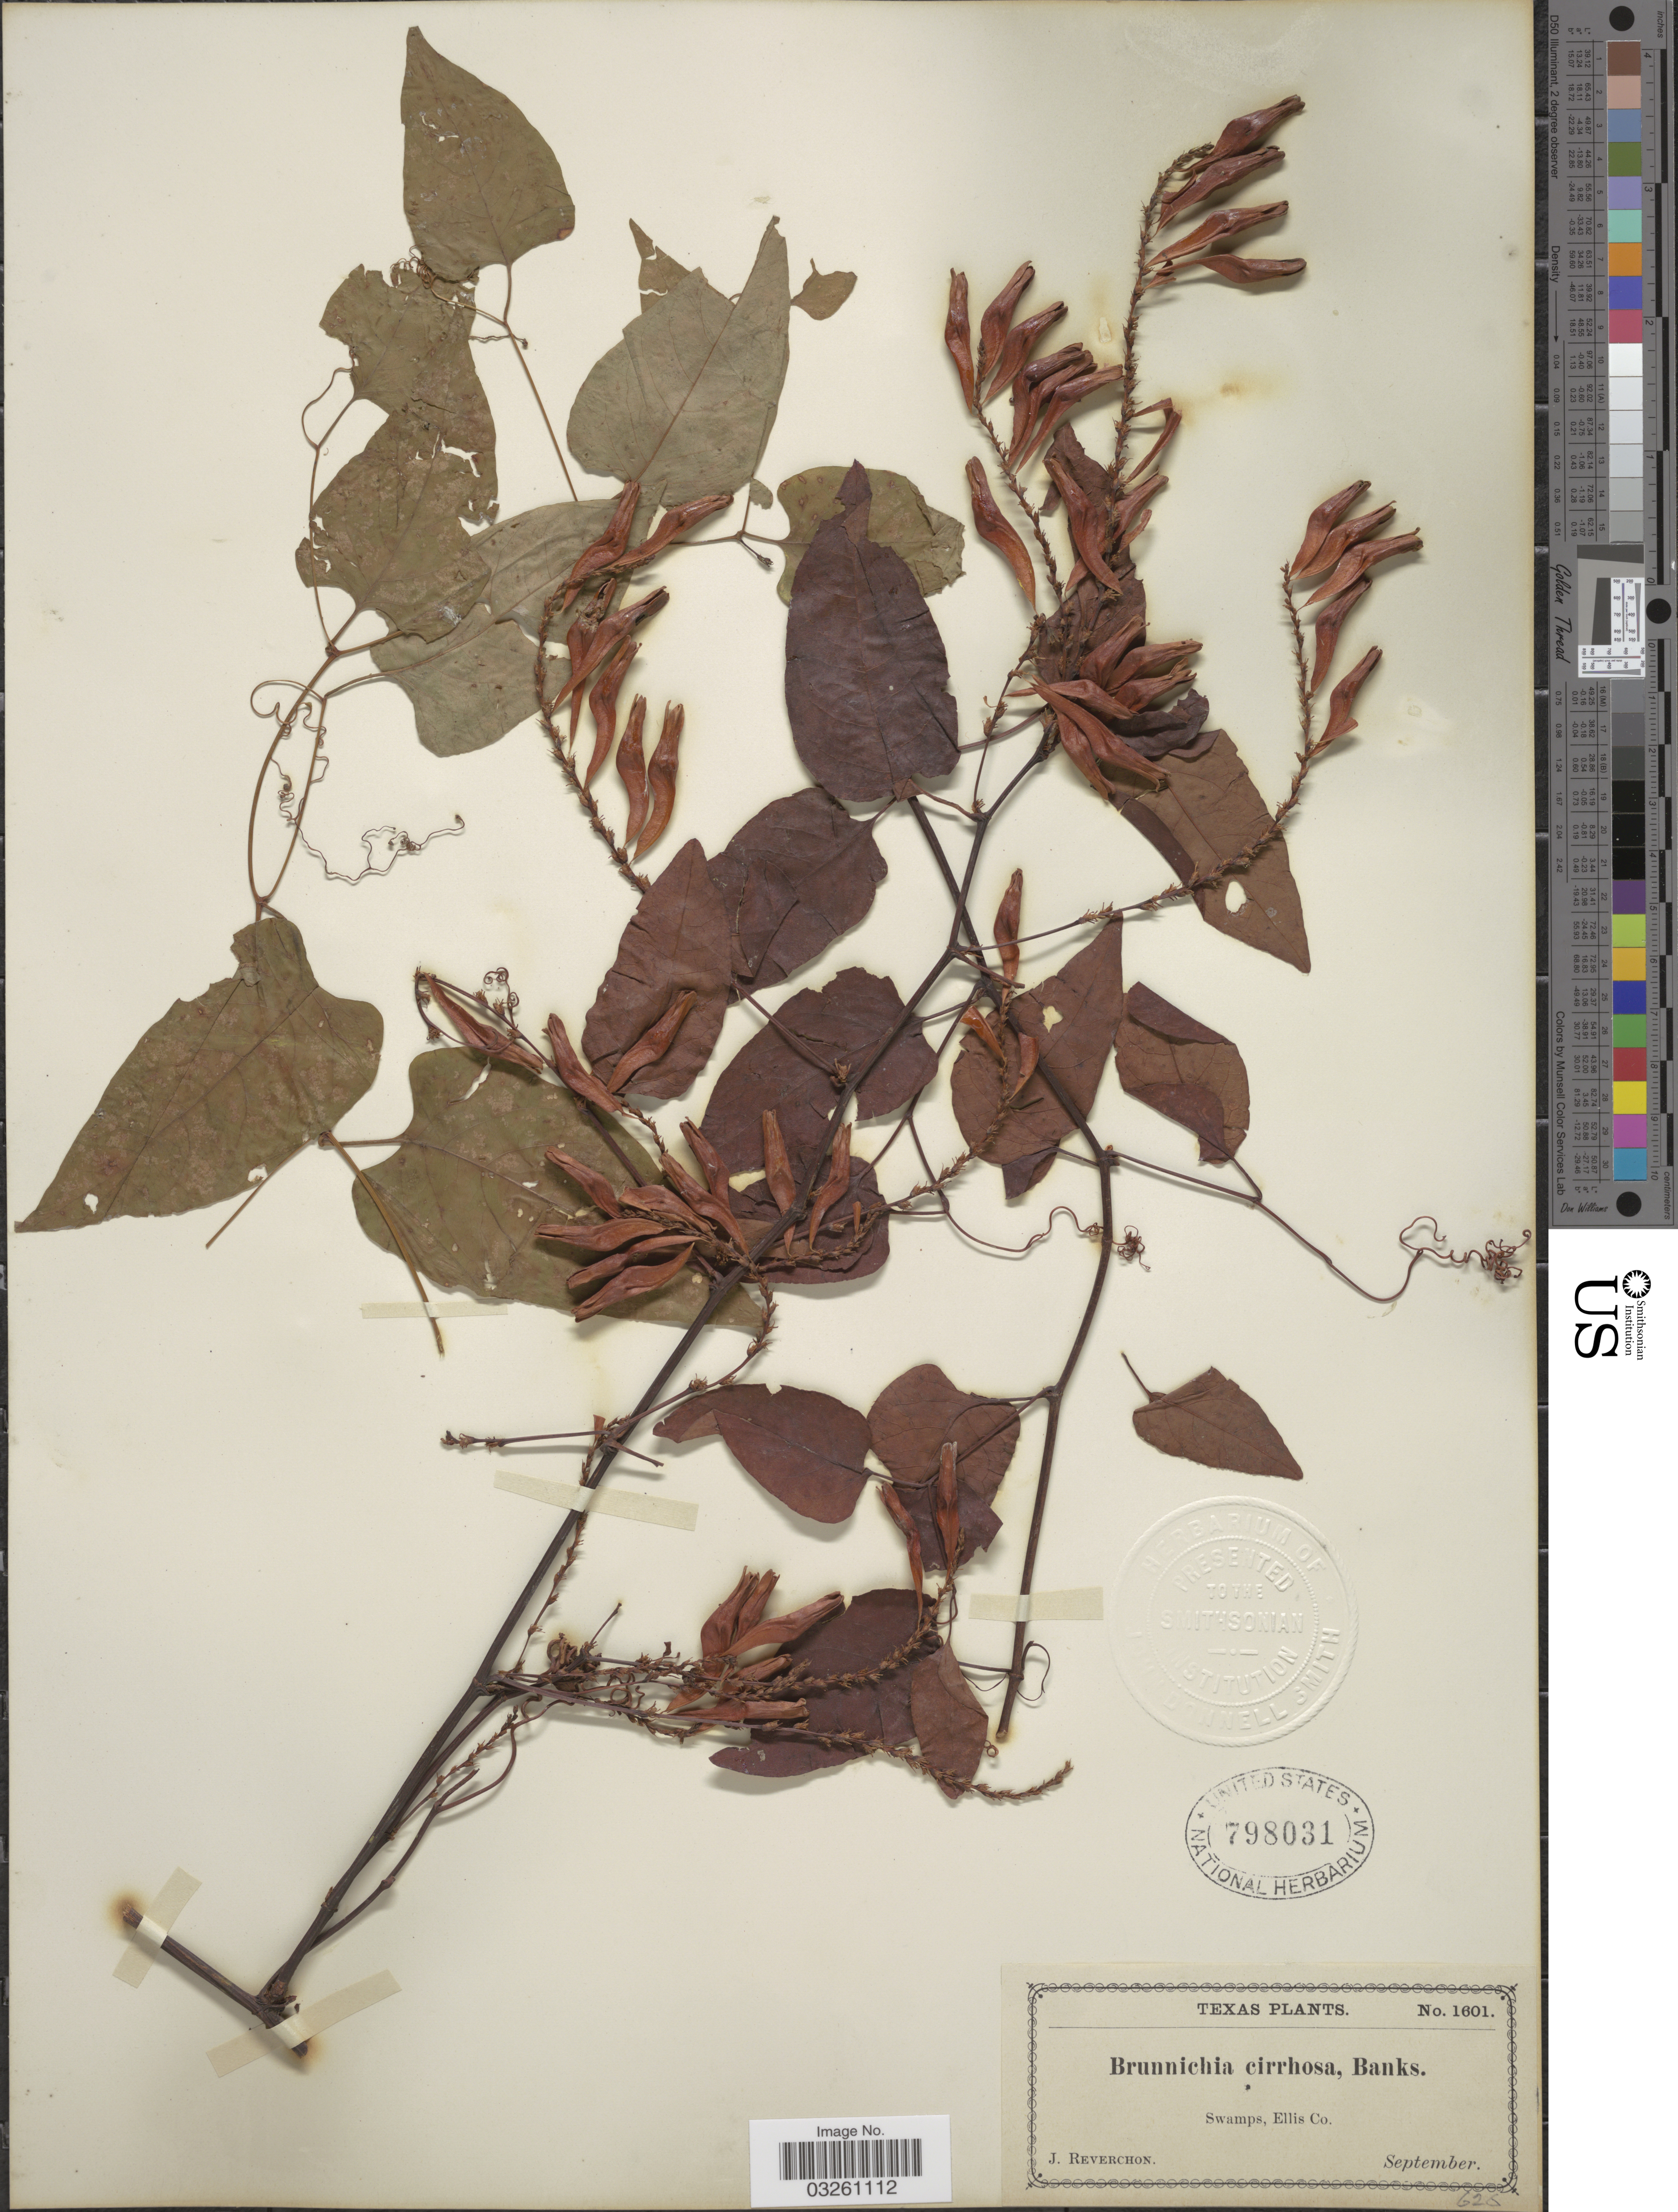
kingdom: Plantae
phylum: Tracheophyta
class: Magnoliopsida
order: Caryophyllales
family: Polygonaceae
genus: Brunnichia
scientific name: Brunnichia cirrhosa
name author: Gaertn.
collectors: J. Reverchon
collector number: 1601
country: United States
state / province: Texas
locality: Swamps, Ellis Co.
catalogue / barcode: US 798031